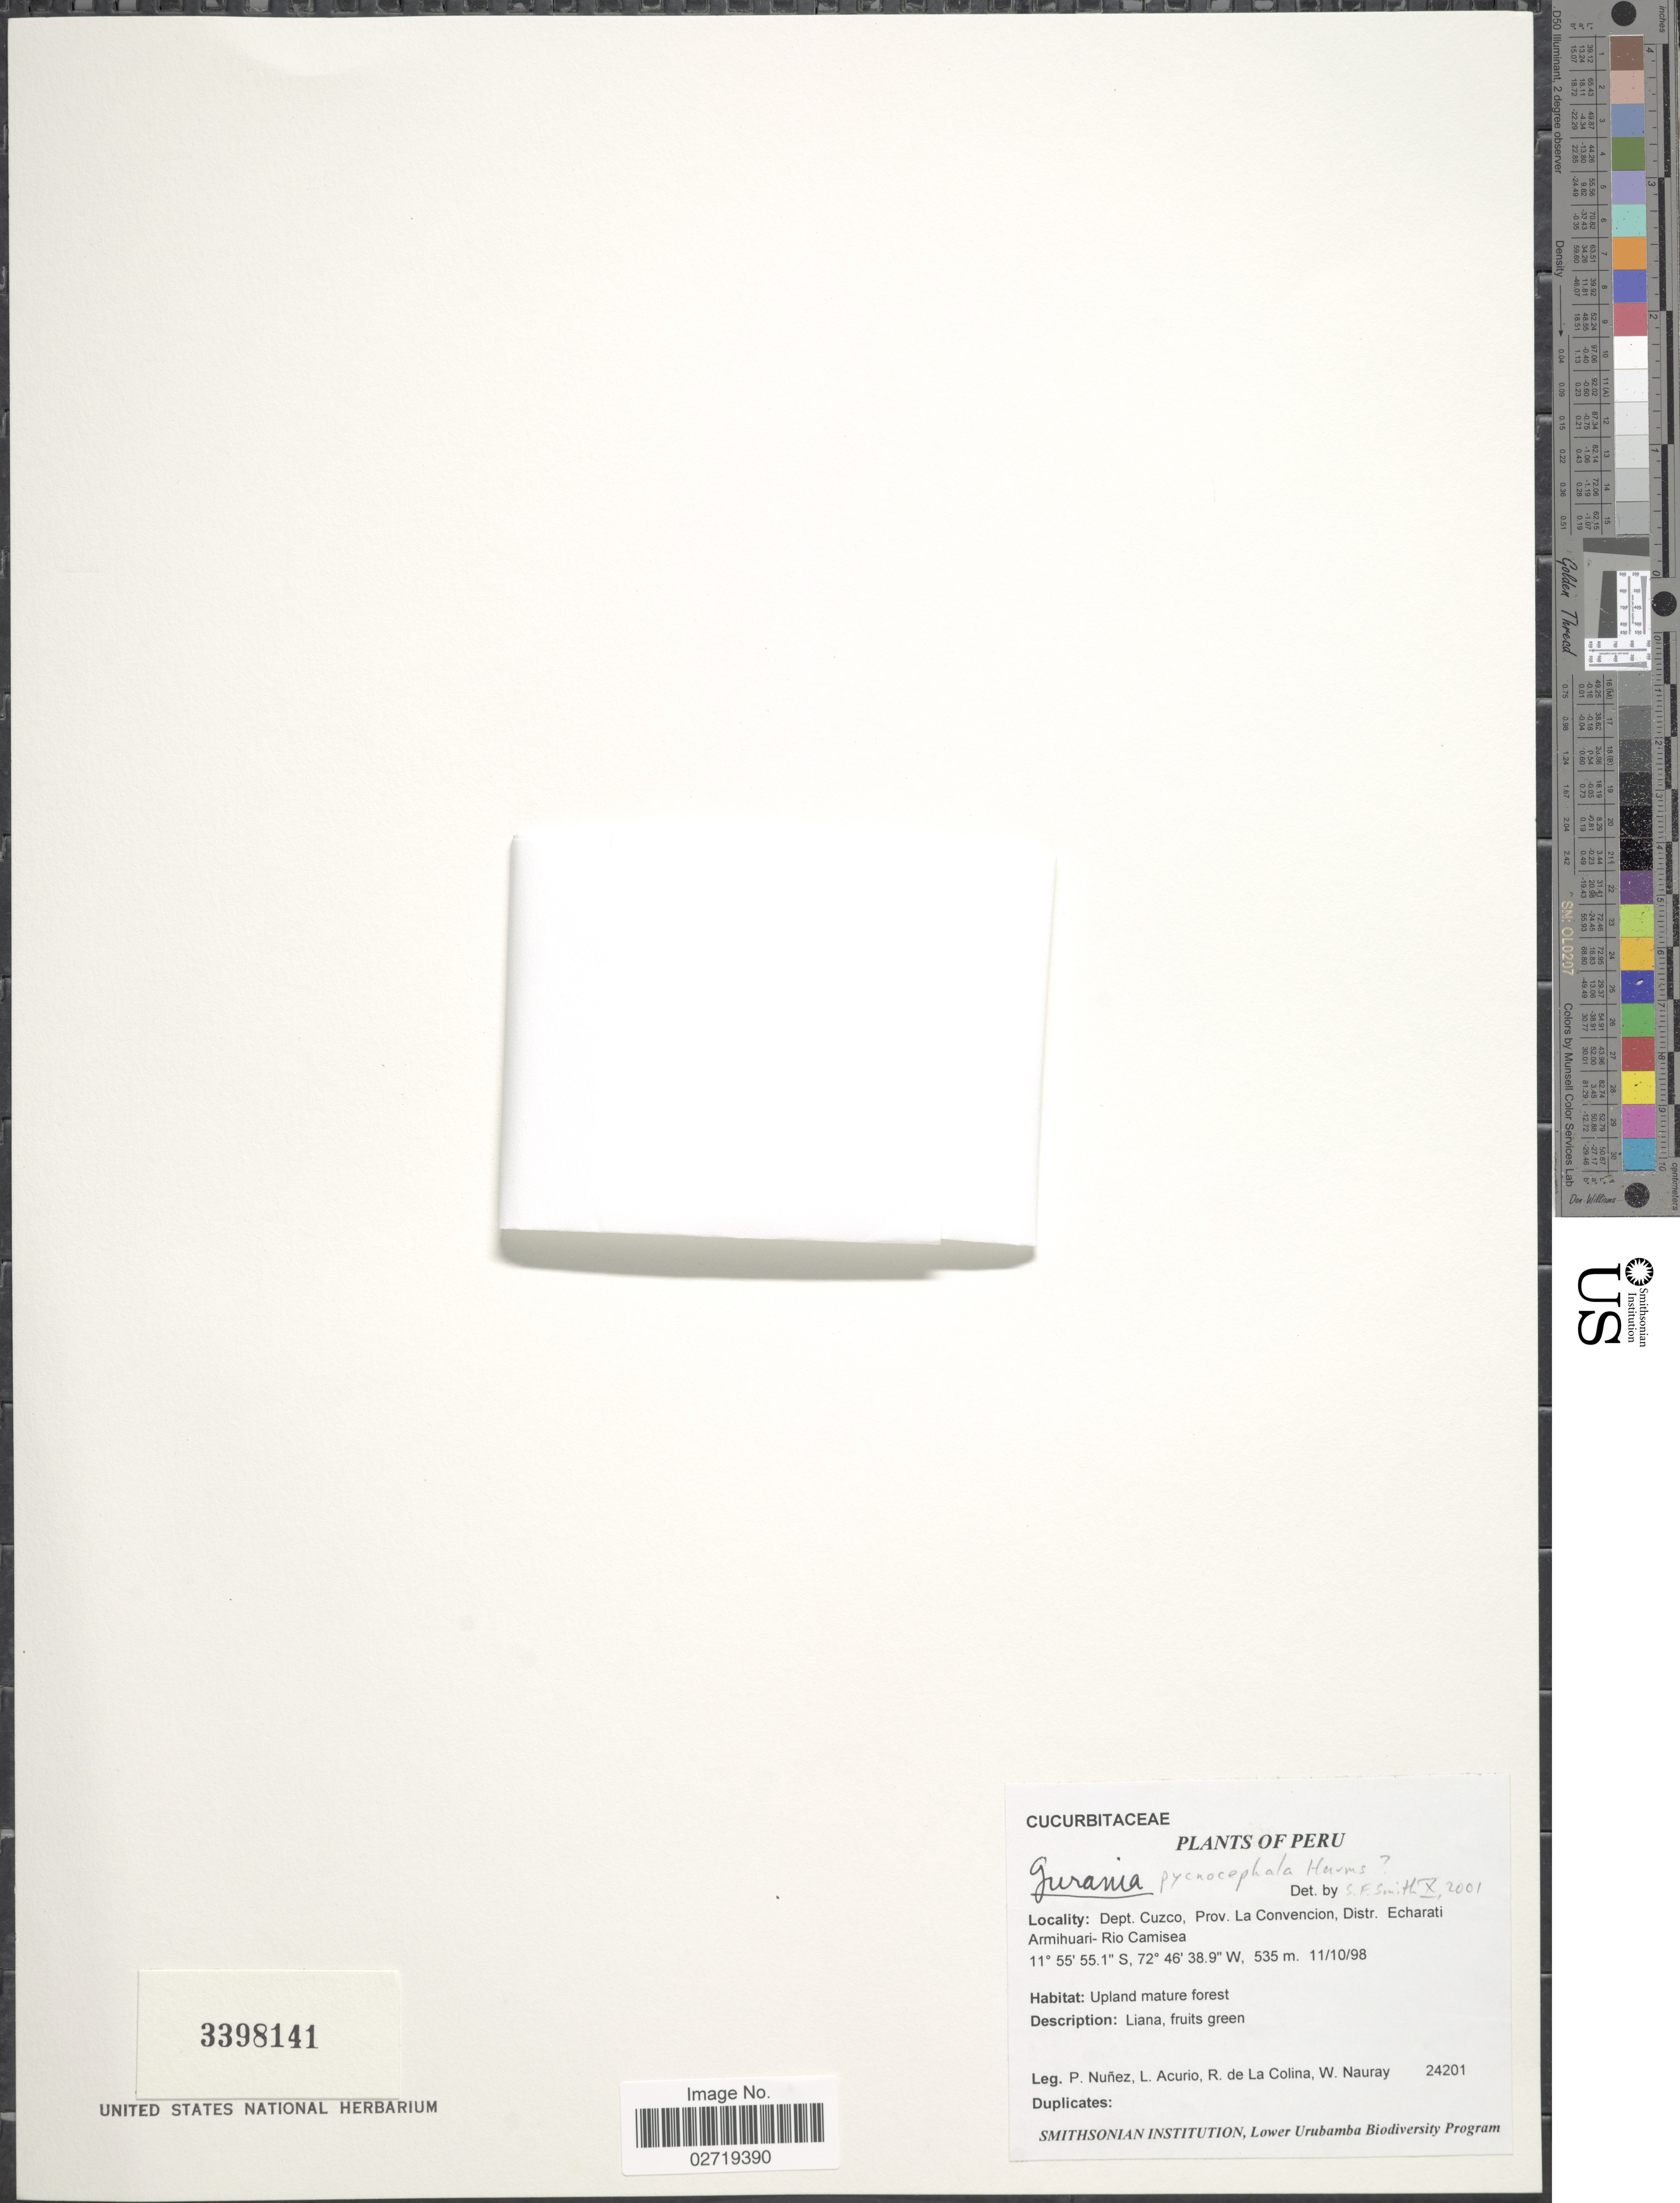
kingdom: Plantae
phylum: Tracheophyta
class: Magnoliopsida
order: Cucurbitales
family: Cucurbitaceae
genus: Gurania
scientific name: Gurania pycnocephala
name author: Harms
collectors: P. Nuñez V., L. Acurio, R. de La Colina & W. Nauray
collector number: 24201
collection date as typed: Transcribed d/m/y: 11/10/98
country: Peru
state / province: Cusco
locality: Dept. Cuzco, Prov. La Convencion, Distr. Echarati Armihuari-Rio Camisea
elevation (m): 535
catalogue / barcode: US 3398141